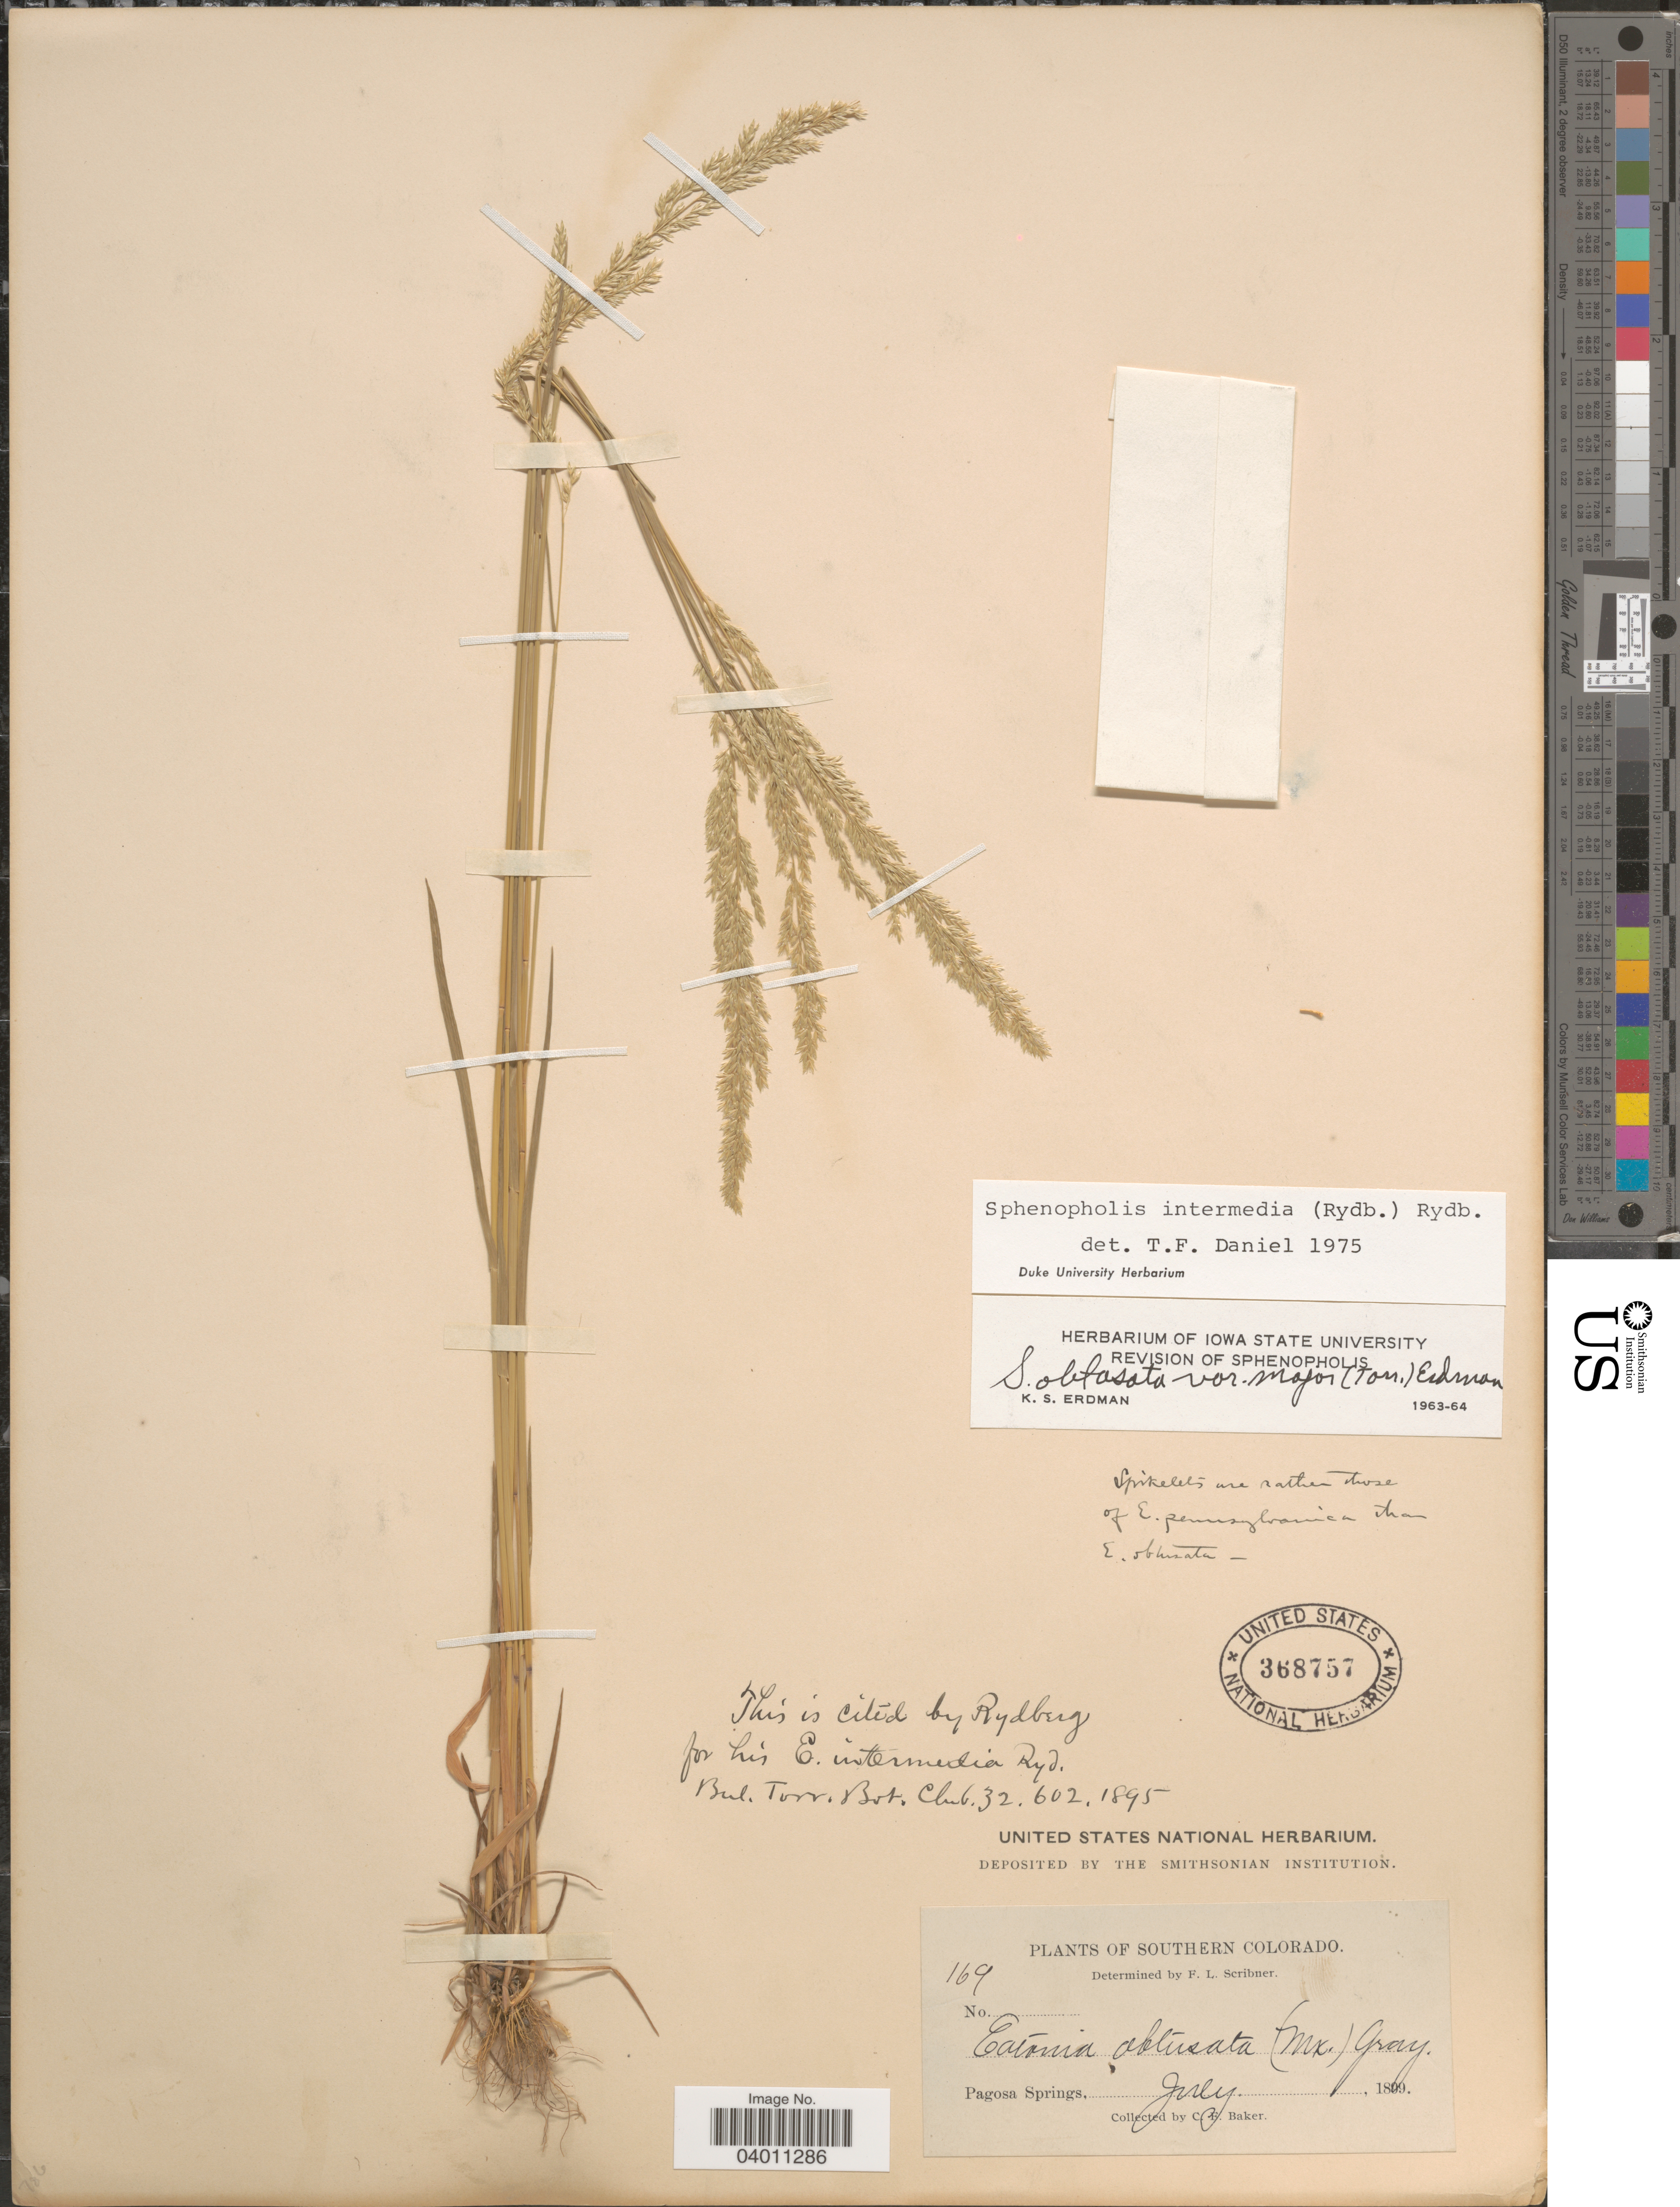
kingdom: Plantae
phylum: Tracheophyta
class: Liliopsida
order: Poales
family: Poaceae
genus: Sphenopholis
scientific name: Sphenopholis intermedia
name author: (Rydb.) Rydb.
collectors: C. F. Baker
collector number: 169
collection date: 1899-07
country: United States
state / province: Colorado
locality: Southern Colorado. Pagosa Springs.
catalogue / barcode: US 368757